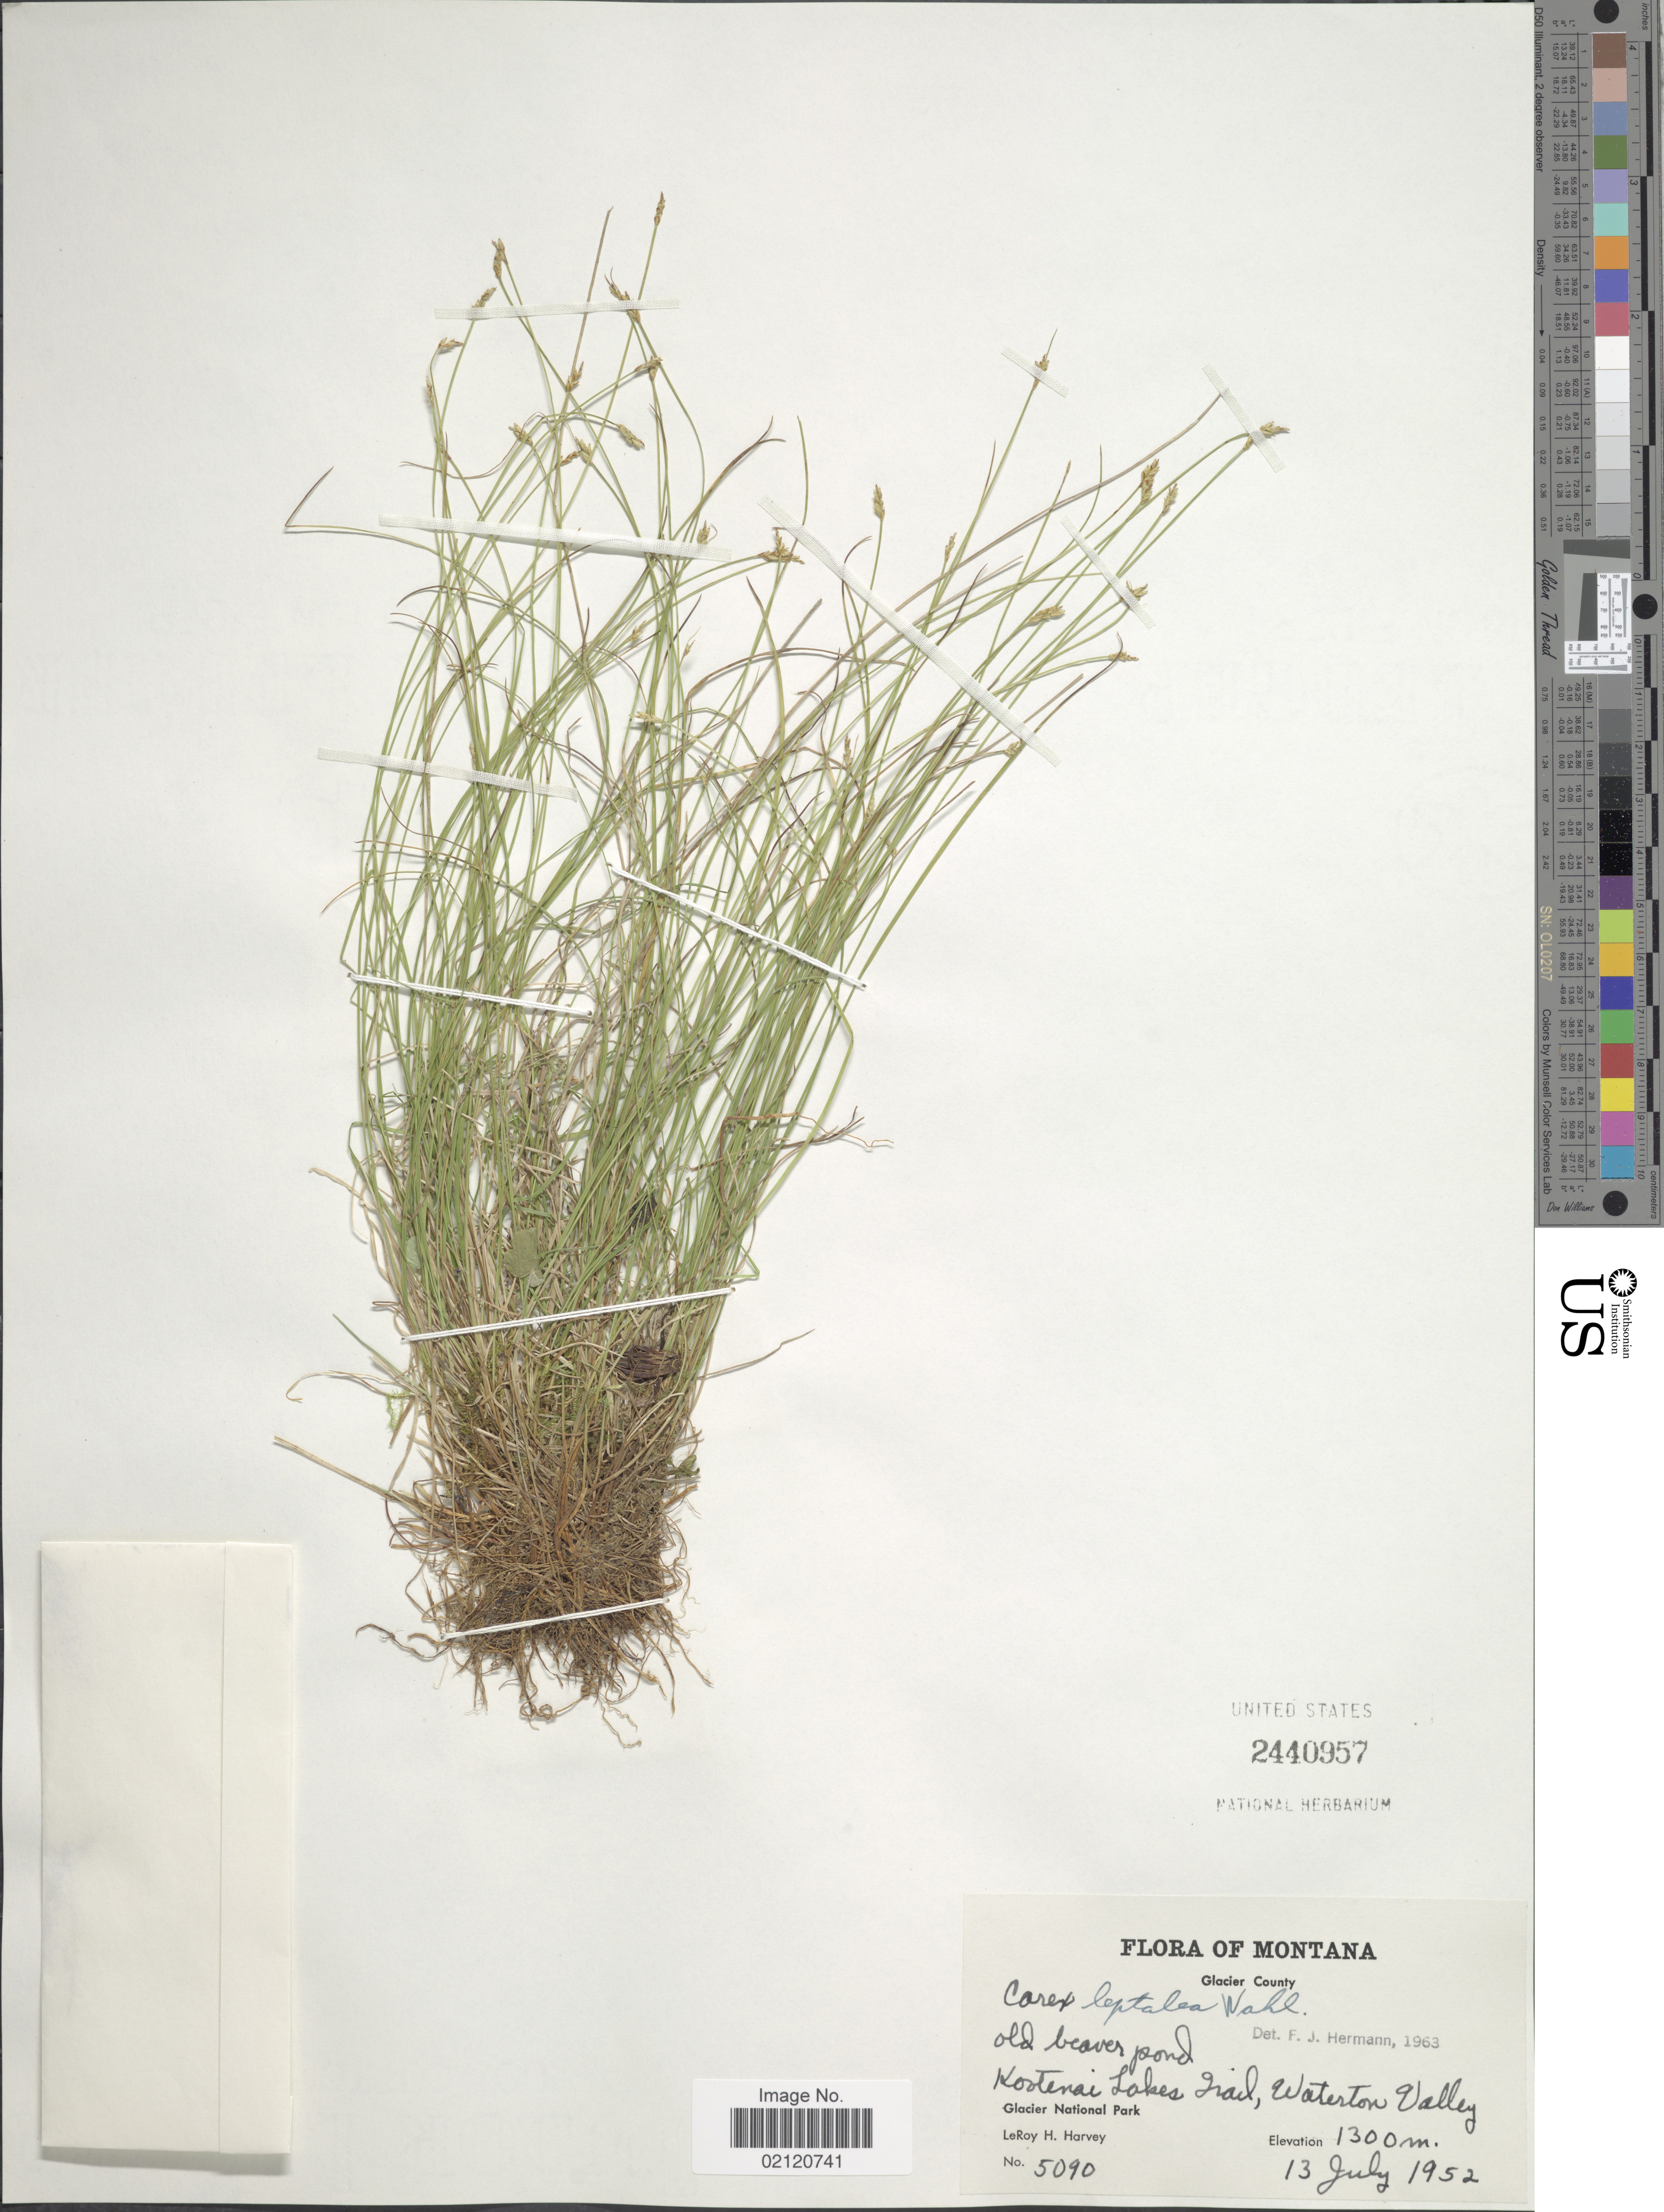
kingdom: Plantae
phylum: Tracheophyta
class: Liliopsida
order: Poales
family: Cyperaceae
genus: Carex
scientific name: Carex leptalea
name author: Wahlenb.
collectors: L. H. Harvey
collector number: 5090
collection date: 1952-07-13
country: United States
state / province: Montana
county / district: Glacier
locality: Kovtenai Lakes Trail, Waterton Valley, Glacier National Park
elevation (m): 1300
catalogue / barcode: US 2440957